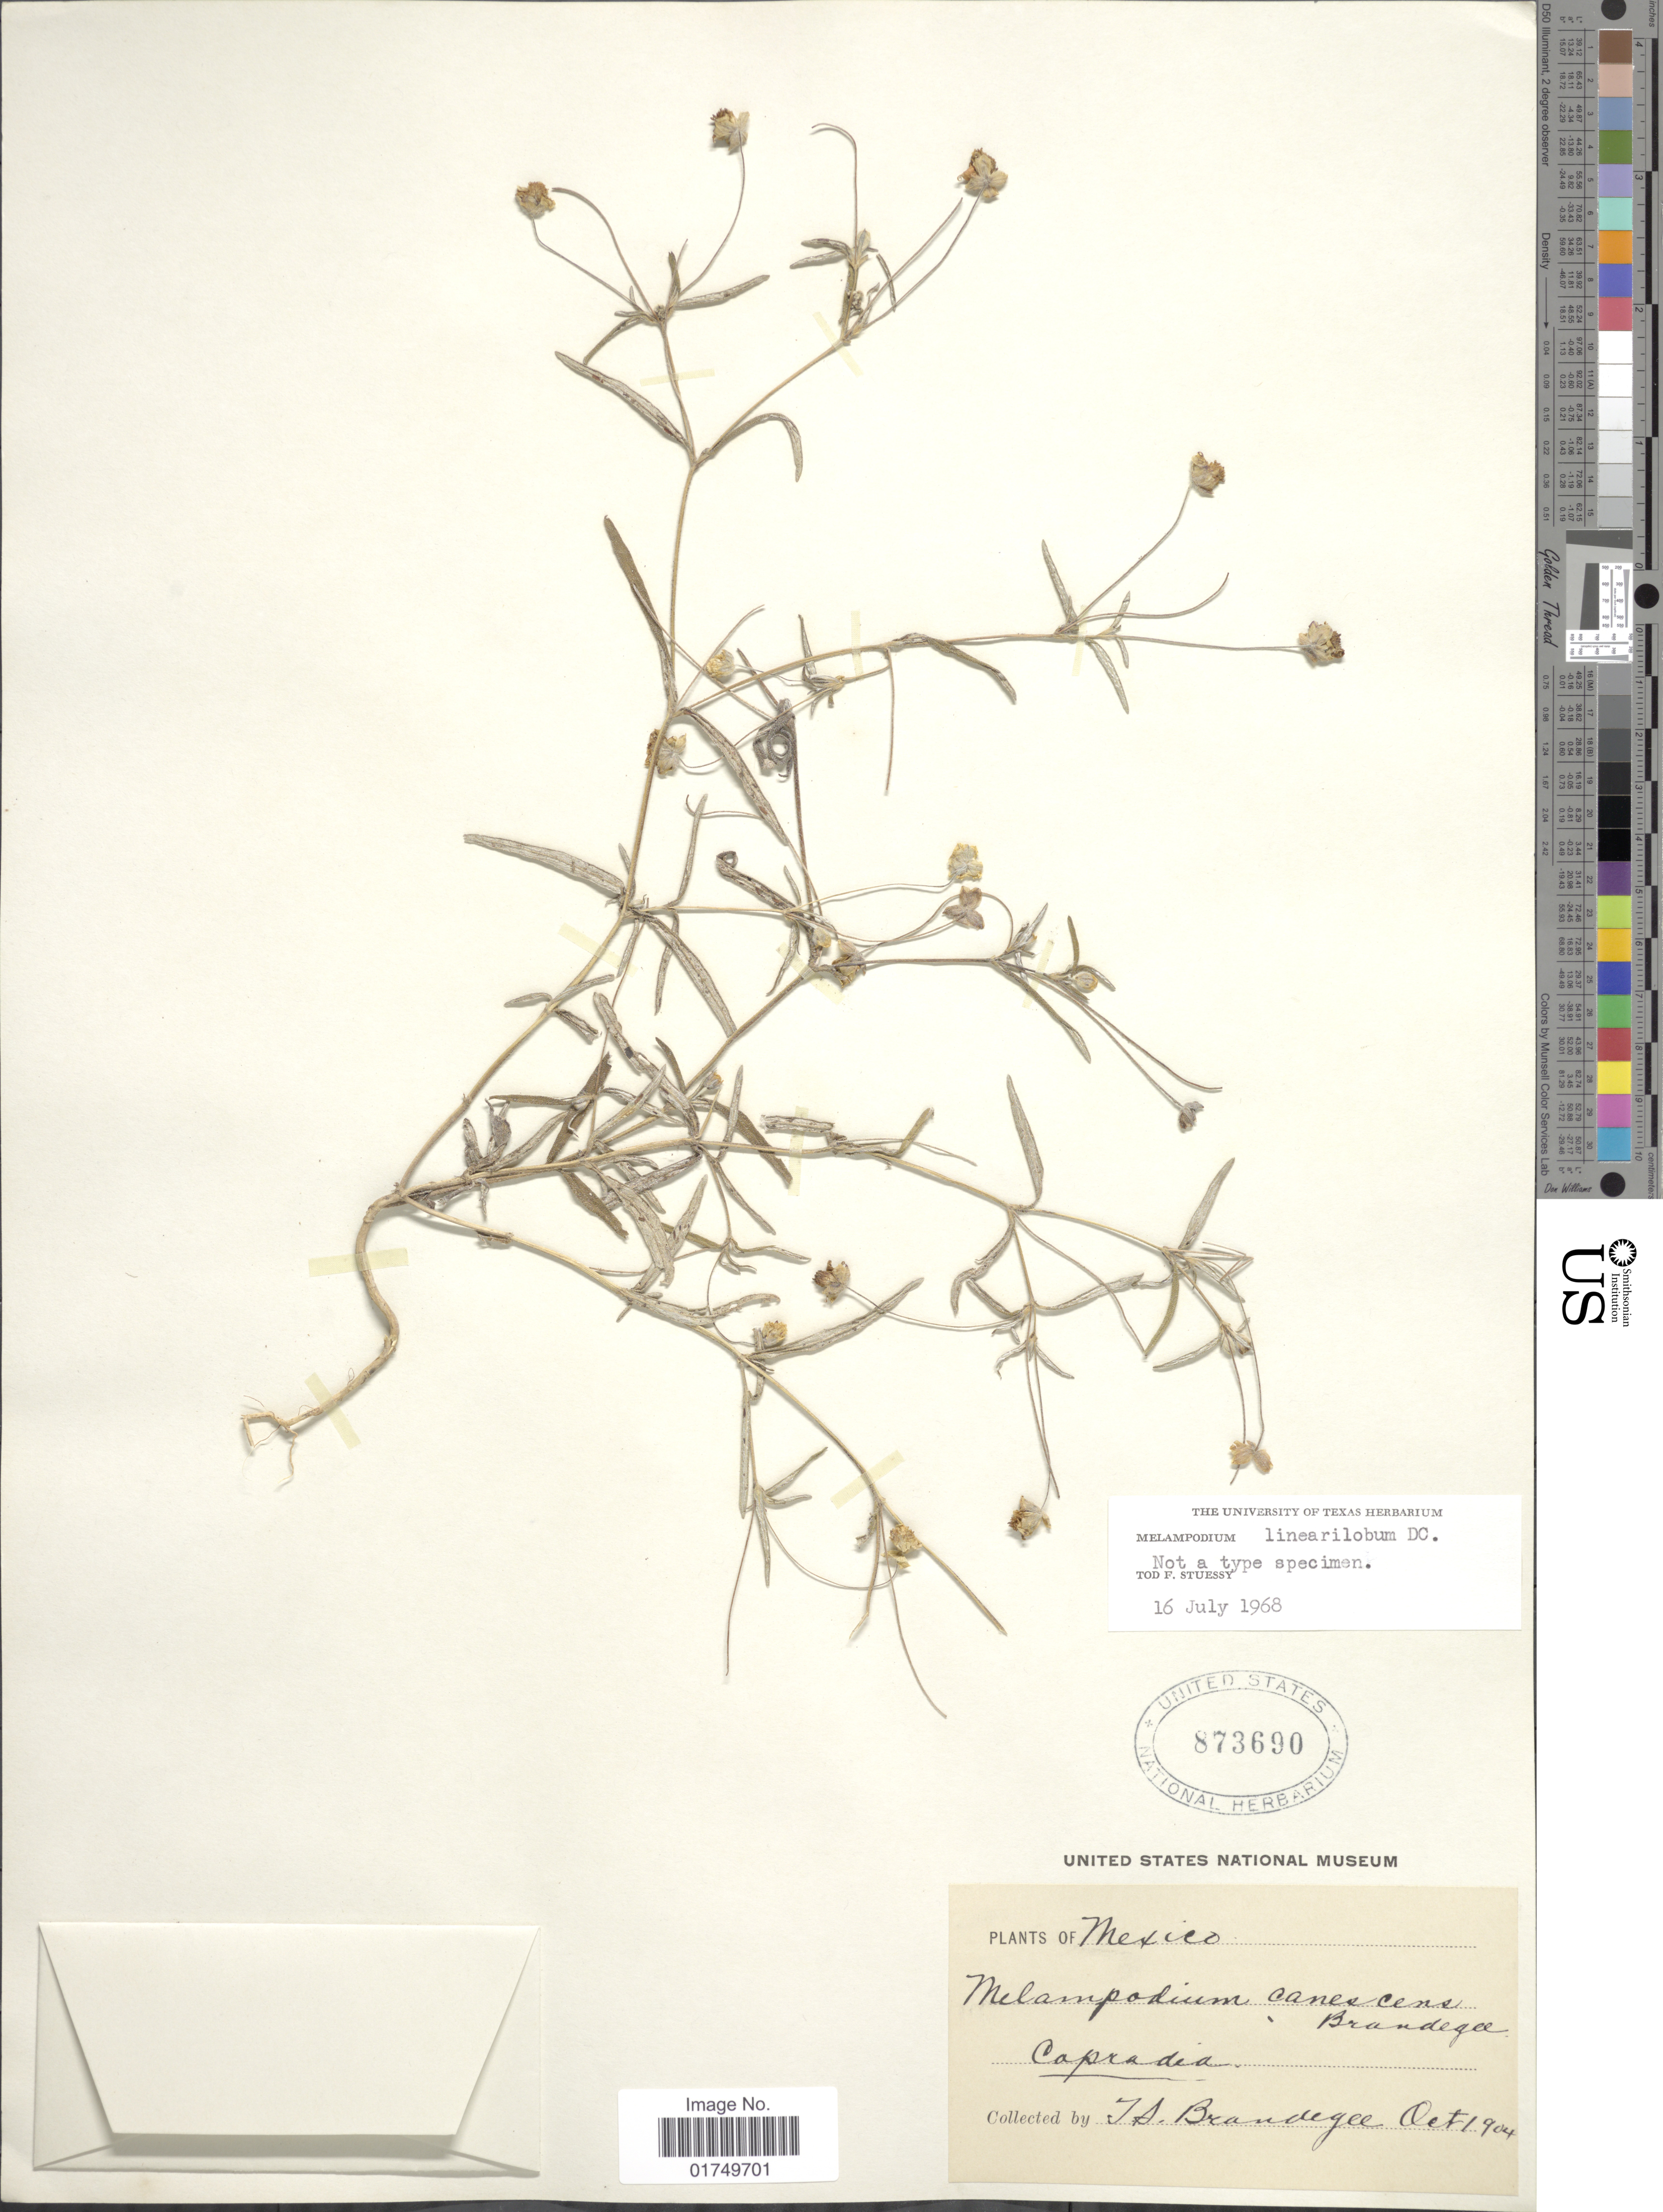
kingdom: Plantae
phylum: Tracheophyta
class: Magnoliopsida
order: Asterales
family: Asteraceae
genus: Melampodium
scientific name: Melampodium linearilobum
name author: DC.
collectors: T. S. Brandegee (herbarium)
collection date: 1904-10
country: Mexico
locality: Capradia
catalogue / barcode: US 873690